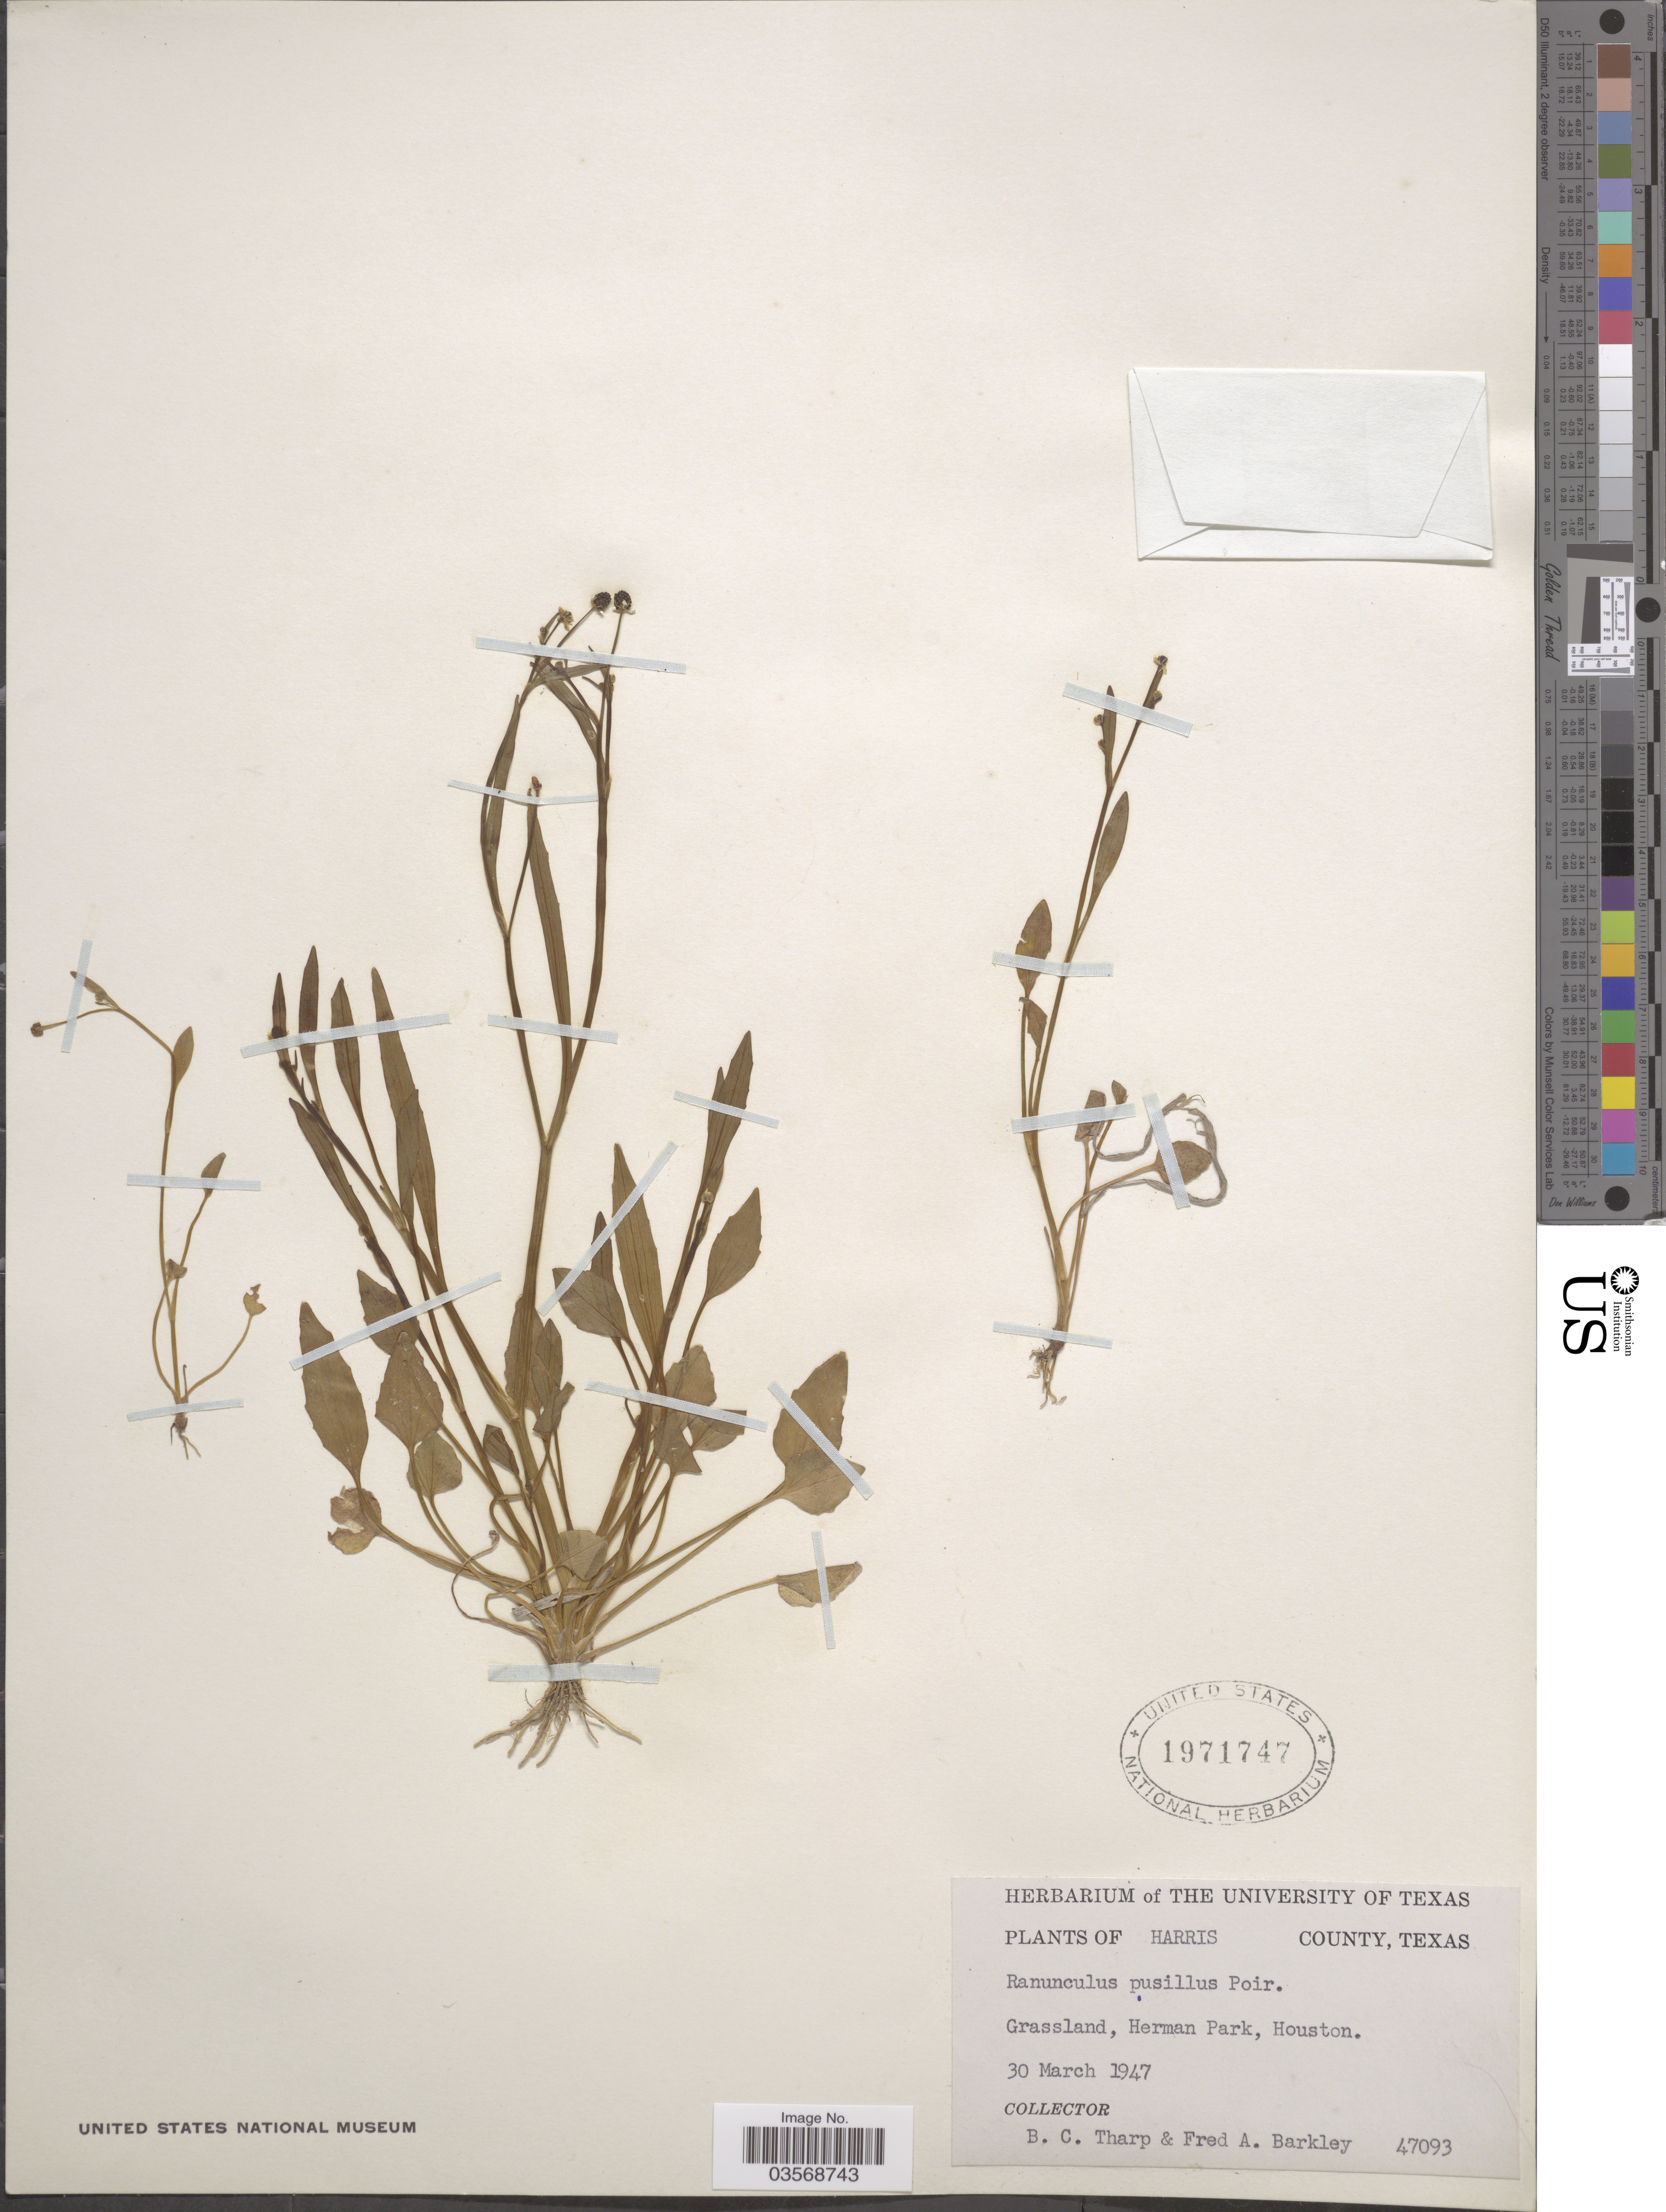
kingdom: Plantae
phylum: Tracheophyta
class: Magnoliopsida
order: Ranunculales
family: Ranunculaceae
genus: Ranunculus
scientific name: Ranunculus pusillus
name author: Poir.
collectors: B. C. Tharp & F. A. Barkley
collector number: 47093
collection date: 1947-03-30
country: United States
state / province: Texas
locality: Harris County. Grassland, Herman Park, Houston.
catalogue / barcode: US 1971747